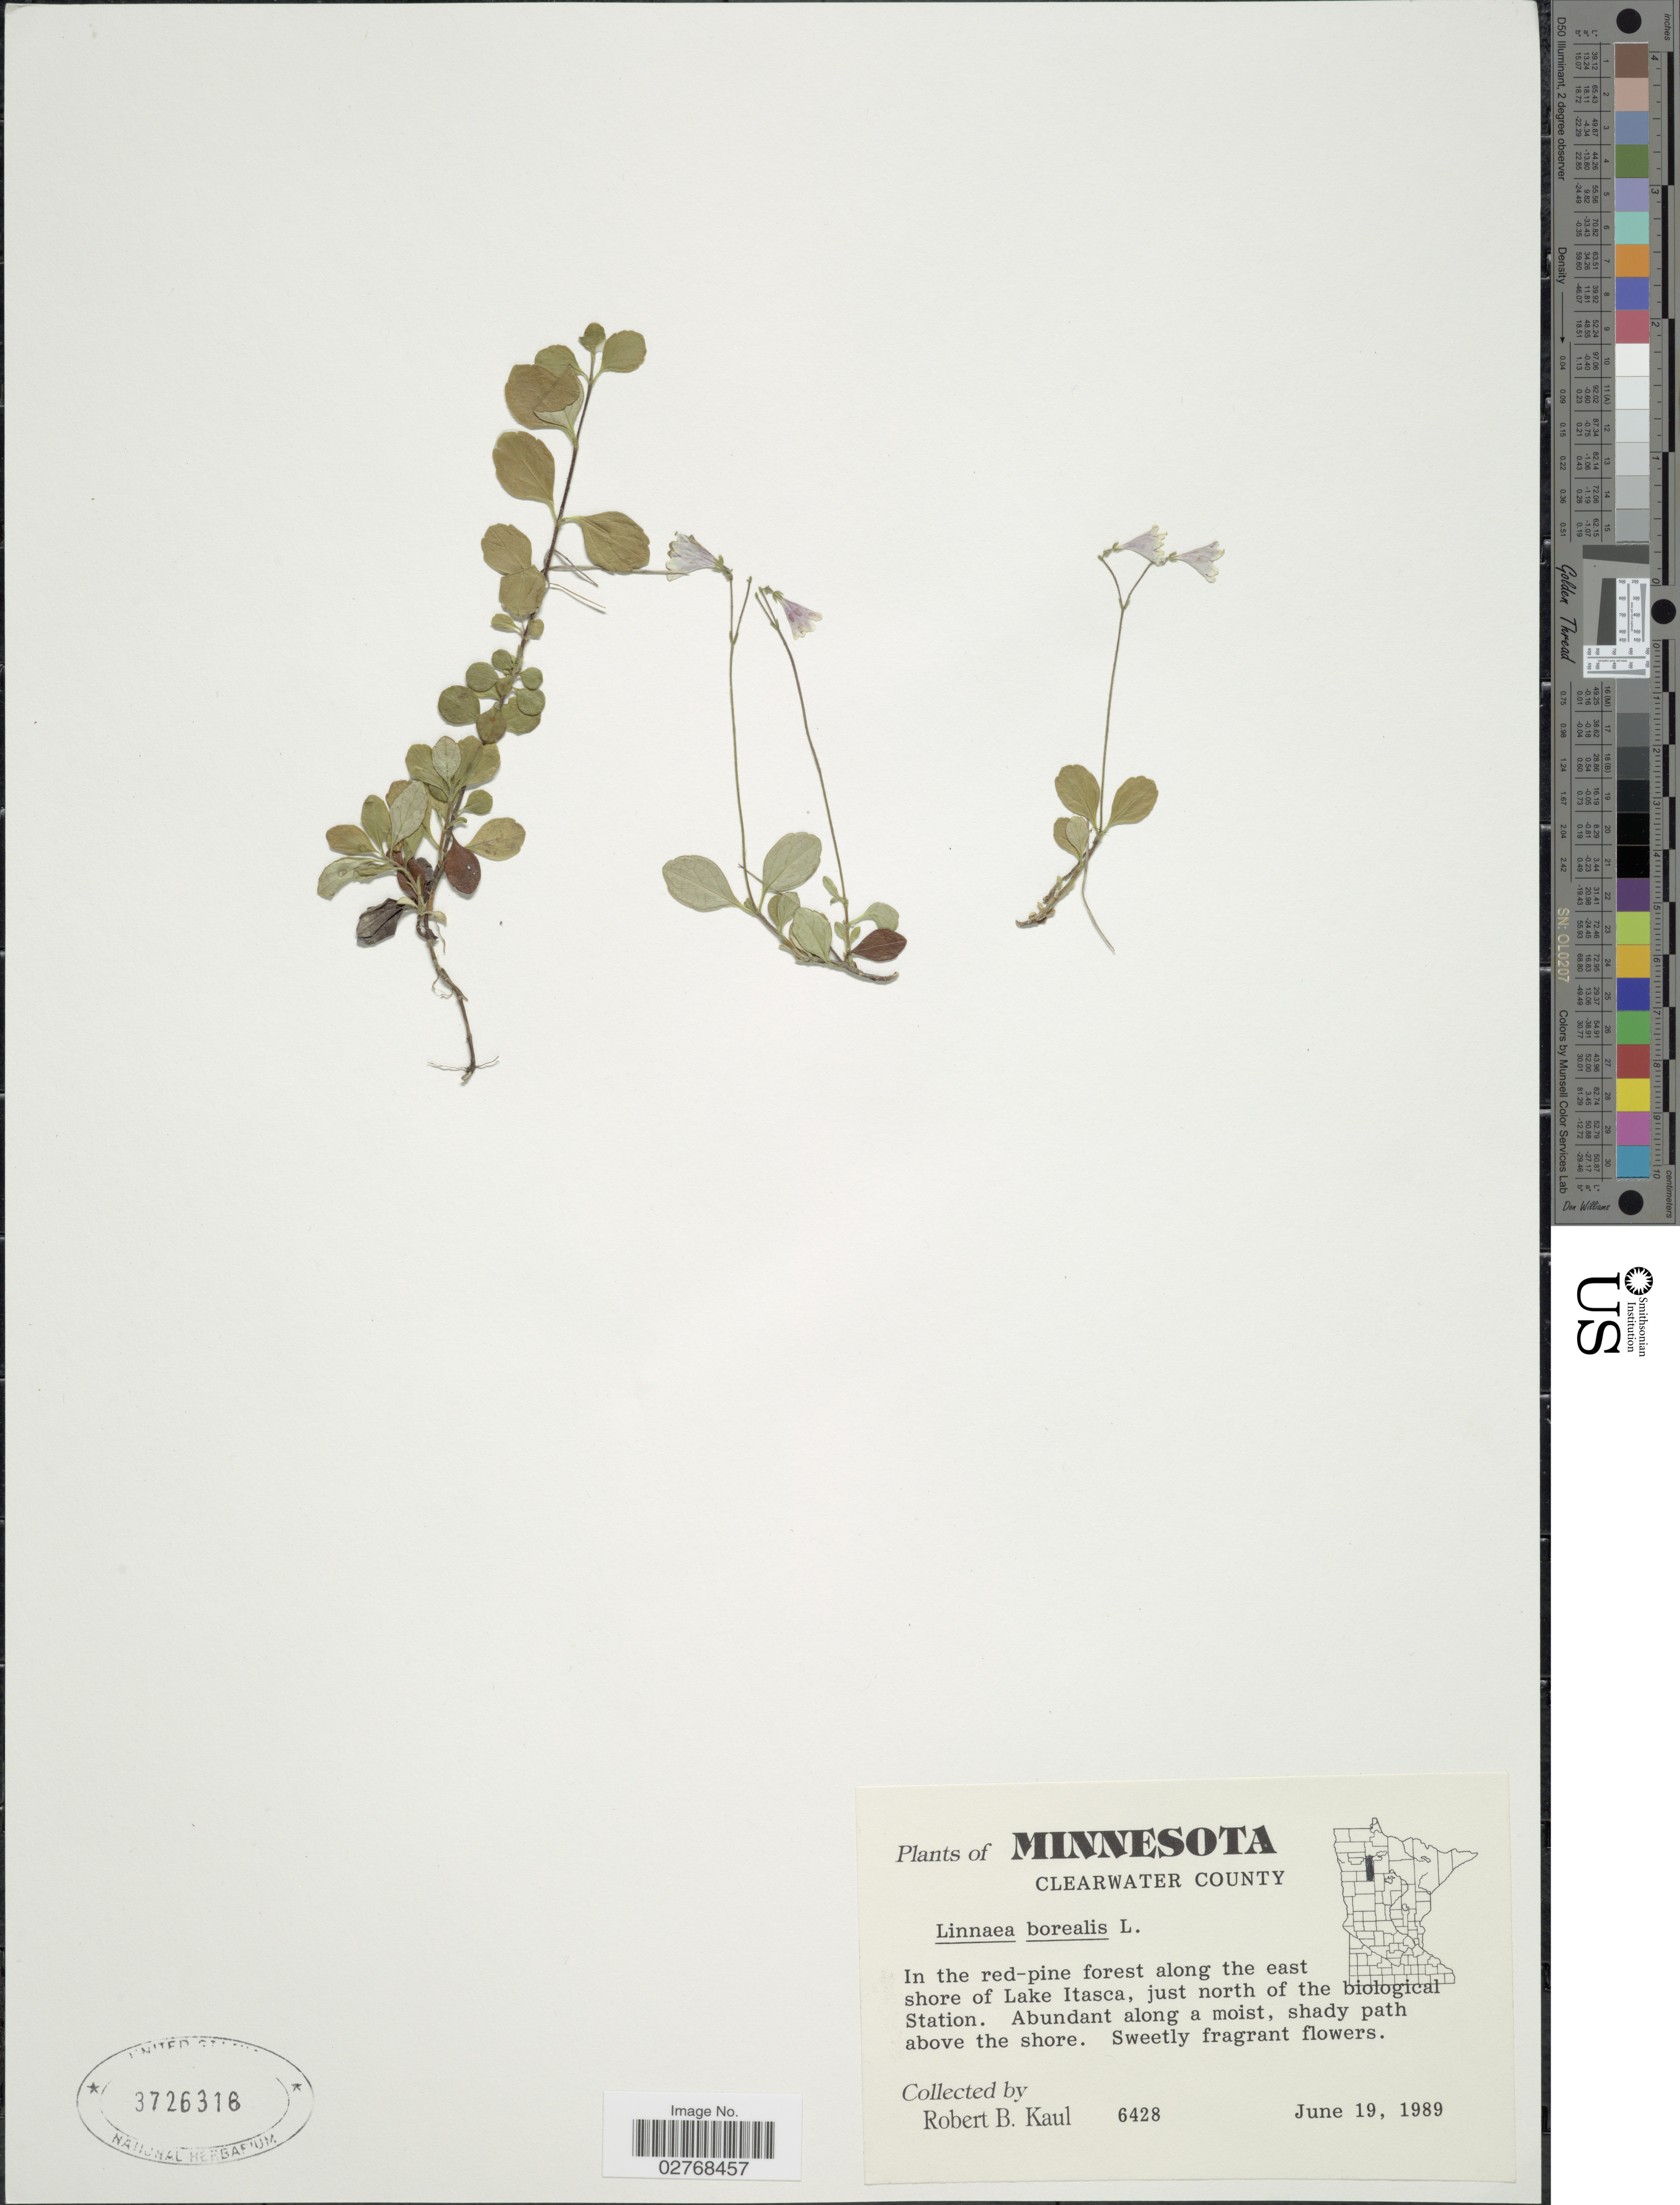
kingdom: Plantae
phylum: Tracheophyta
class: Magnoliopsida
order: Dipsacales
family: Caprifoliaceae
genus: Linnaea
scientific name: Linnaea borealis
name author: L.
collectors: R. Kaul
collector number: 6428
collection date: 1989-06-19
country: United States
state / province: Minnesota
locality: Clearwater County. In the red-pine forest along the east shore of Lake Itasca, just north of the biological Station.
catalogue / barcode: US 3726318